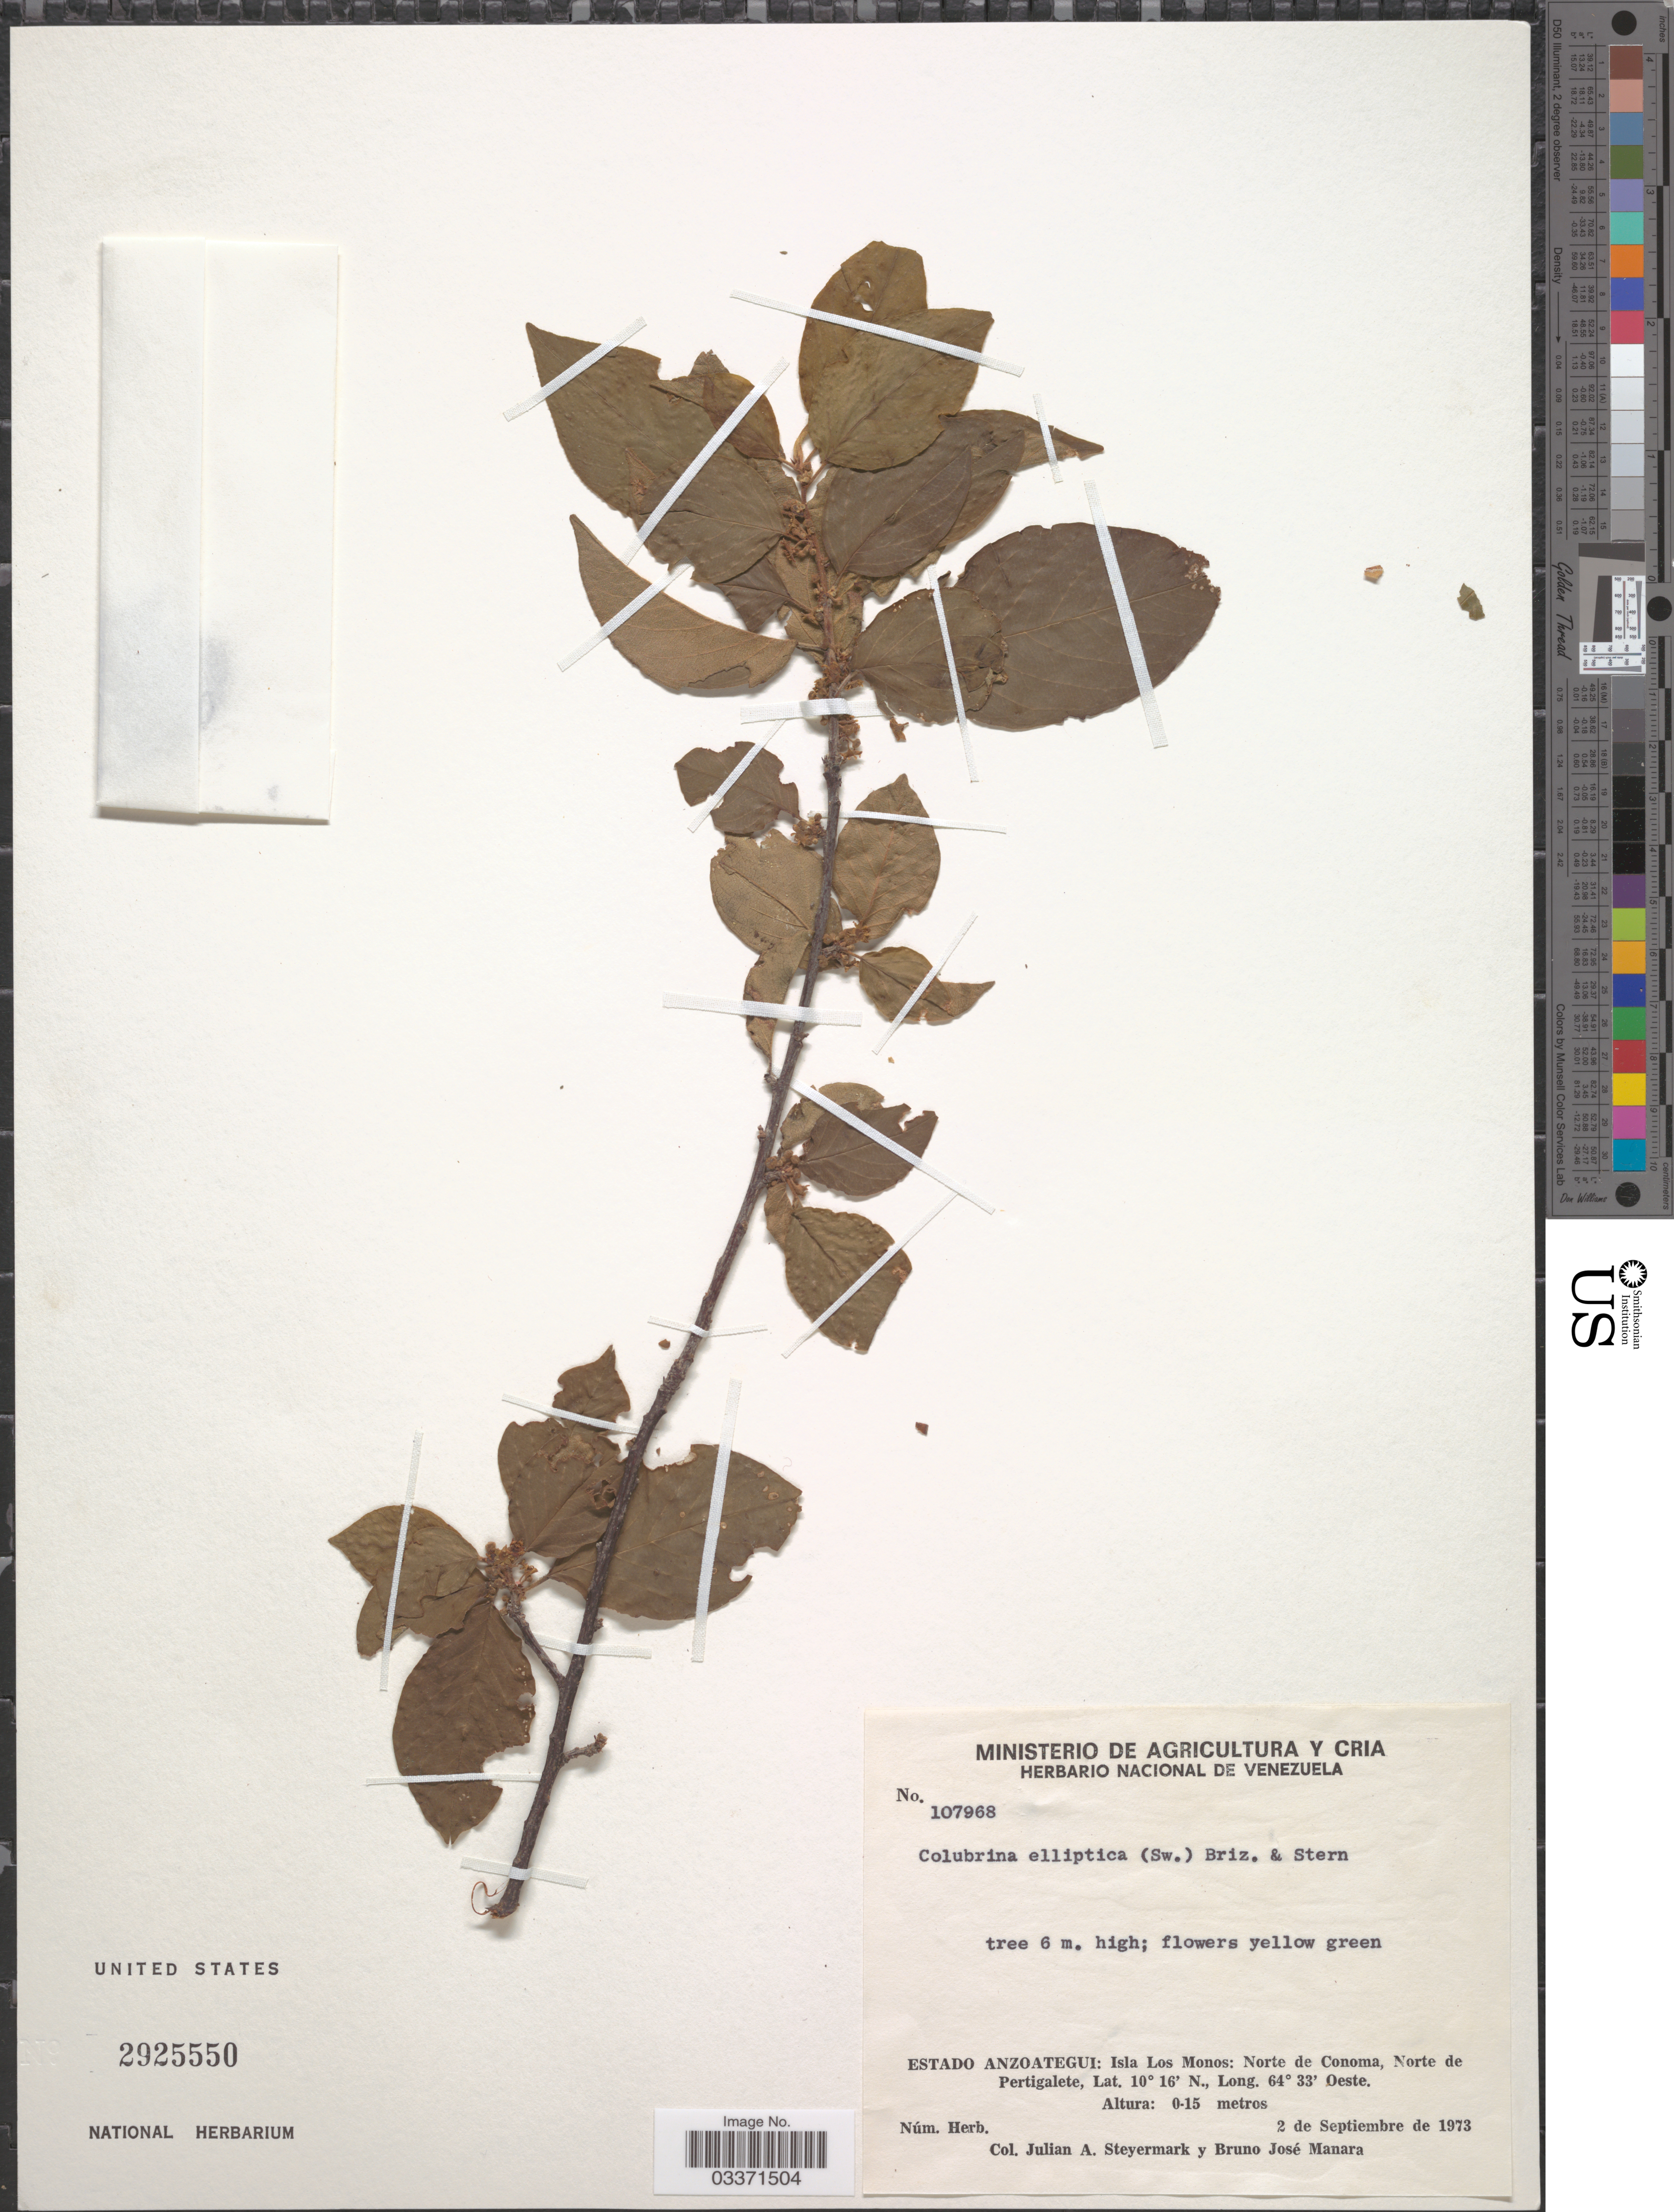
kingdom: Plantae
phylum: Tracheophyta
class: Magnoliopsida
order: Rosales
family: Rhamnaceae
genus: Colubrina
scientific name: Colubrina elliptica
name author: (Sw.) Brizicky & W.L. Stern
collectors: J. Steyermark & B. Manara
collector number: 107968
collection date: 1973-09-02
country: Venezuela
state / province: Anzoategui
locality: Isla Los Monos: Norte de Conoma, Norte de Pertigaleta.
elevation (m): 0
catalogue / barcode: US 2925550